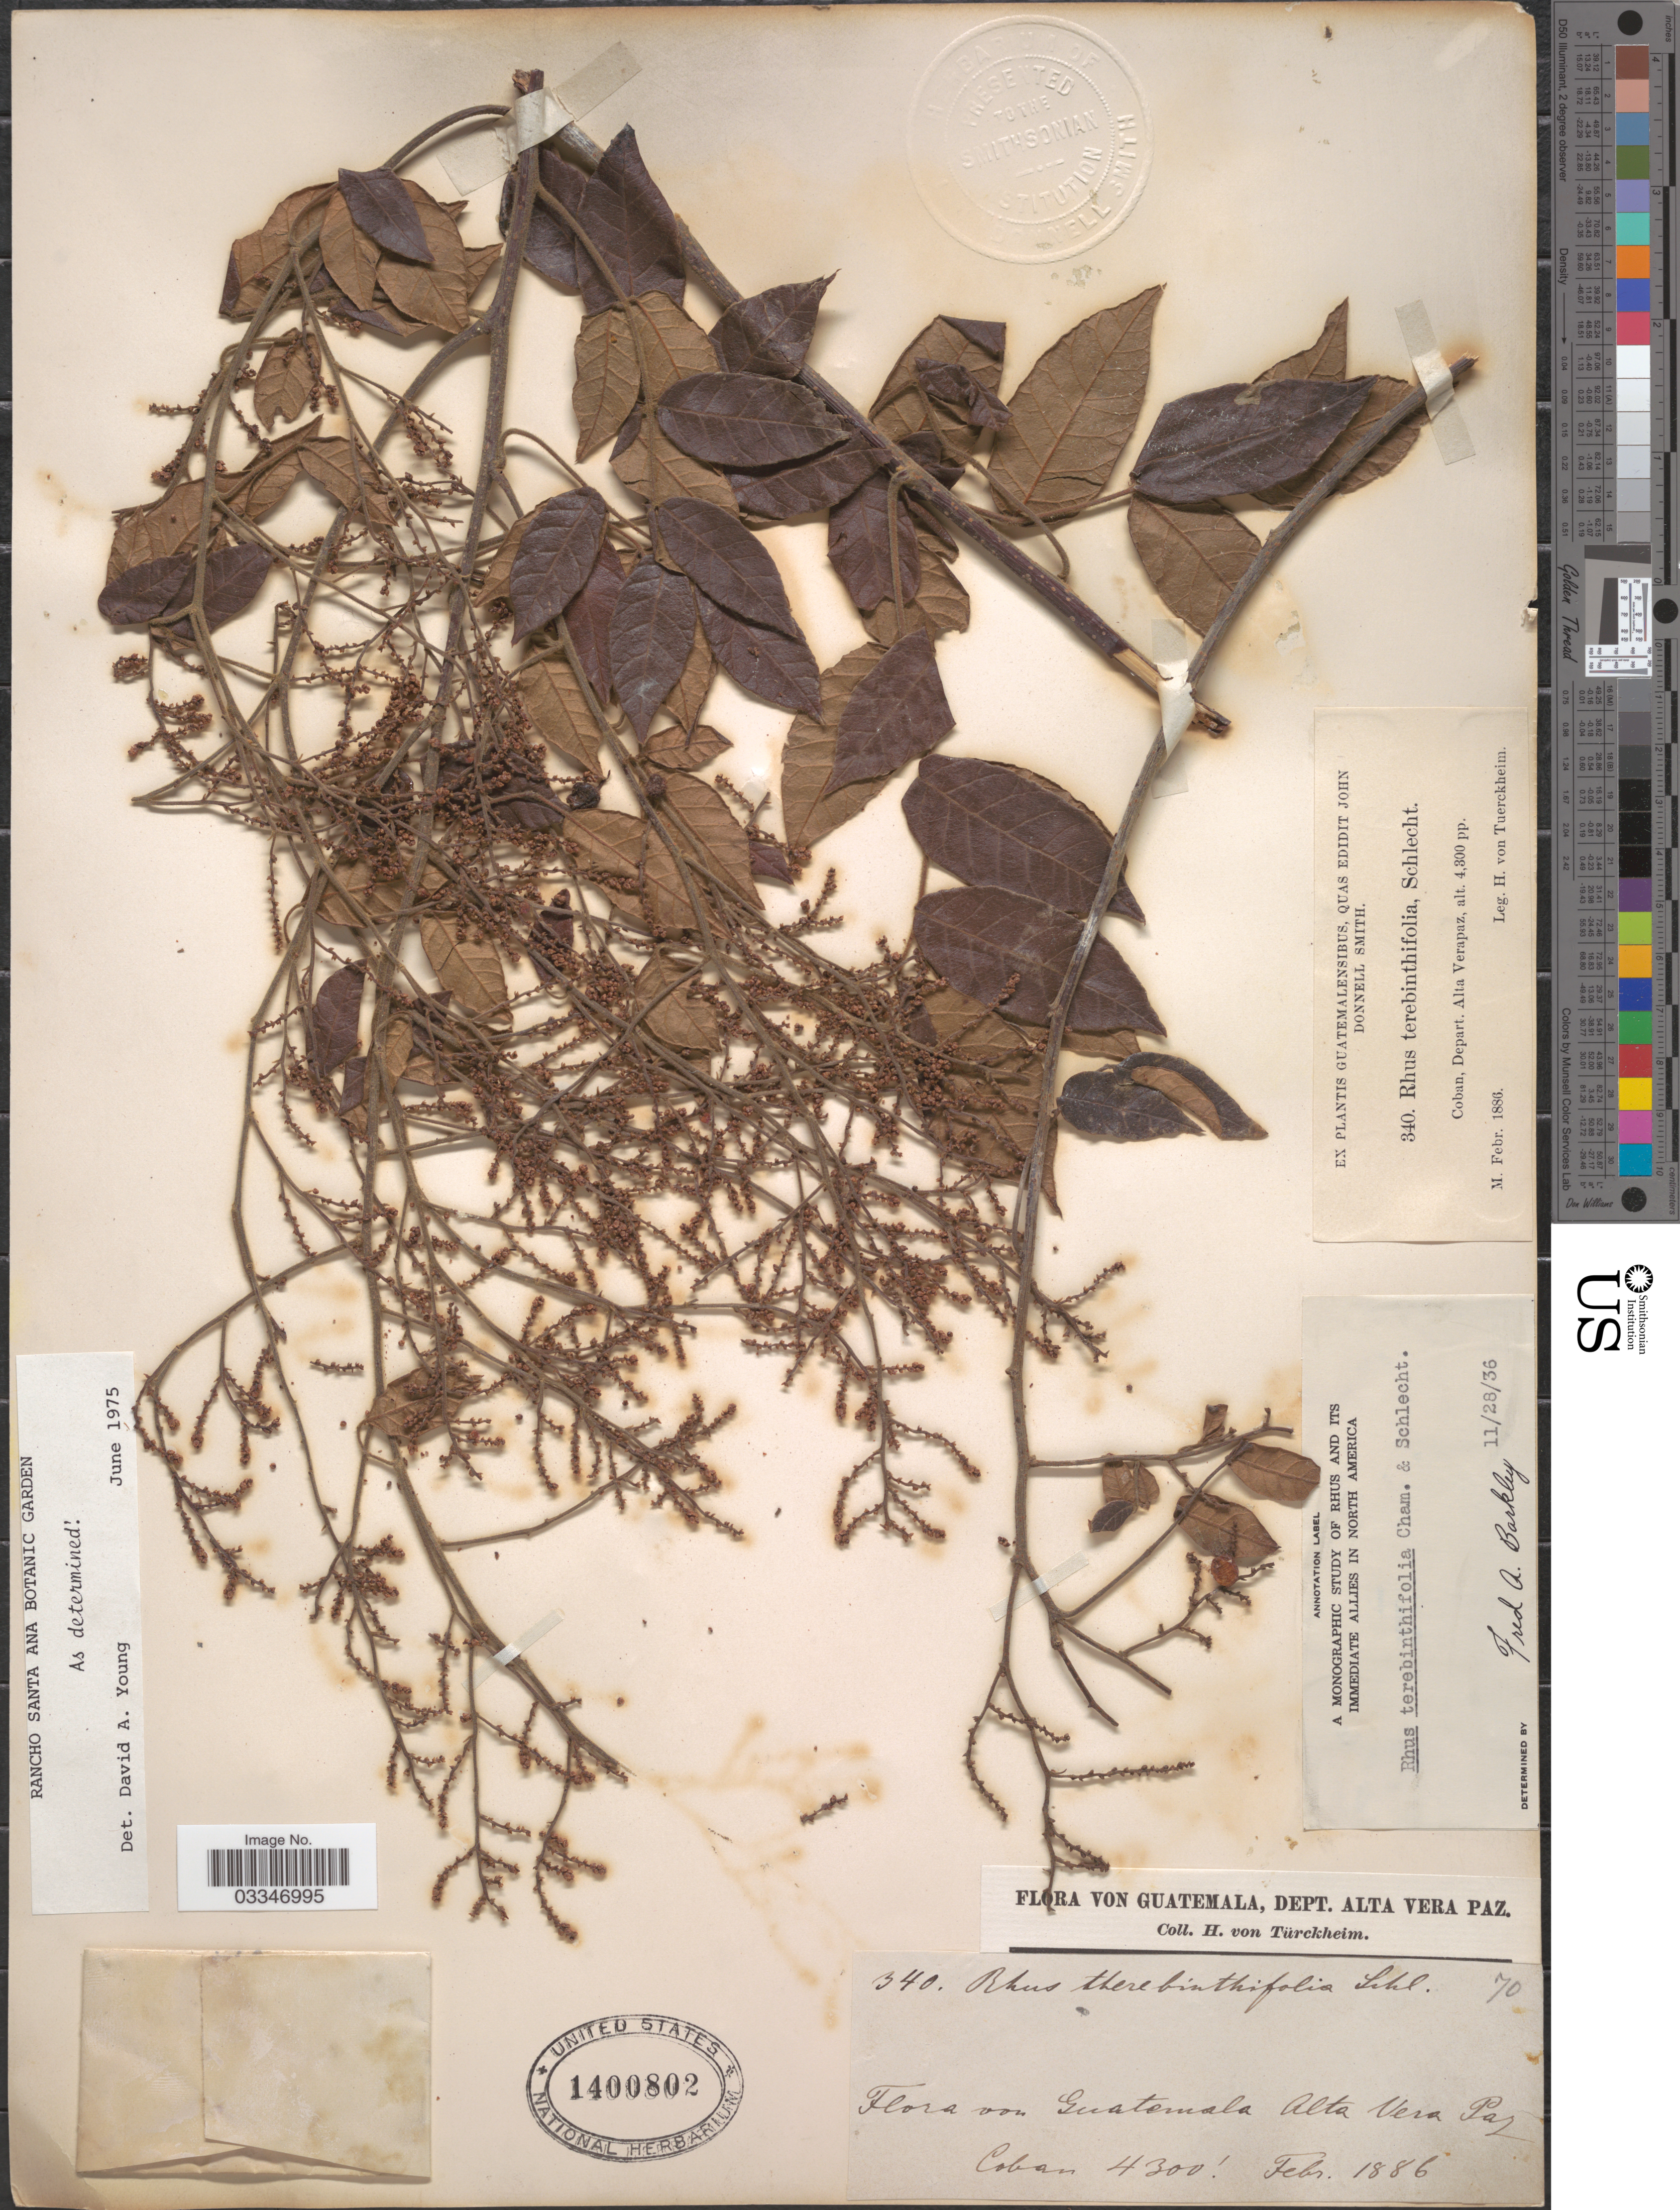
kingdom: Plantae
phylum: Tracheophyta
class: Magnoliopsida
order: Sapindales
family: Anacardiaceae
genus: Rhus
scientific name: Rhus terebinthifolia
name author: Schltdl. & Cham.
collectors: H. von Türckheim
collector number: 340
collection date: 1886-02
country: Guatemala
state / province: Alta Verapaz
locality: Coban.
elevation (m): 1311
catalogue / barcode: US 1400802